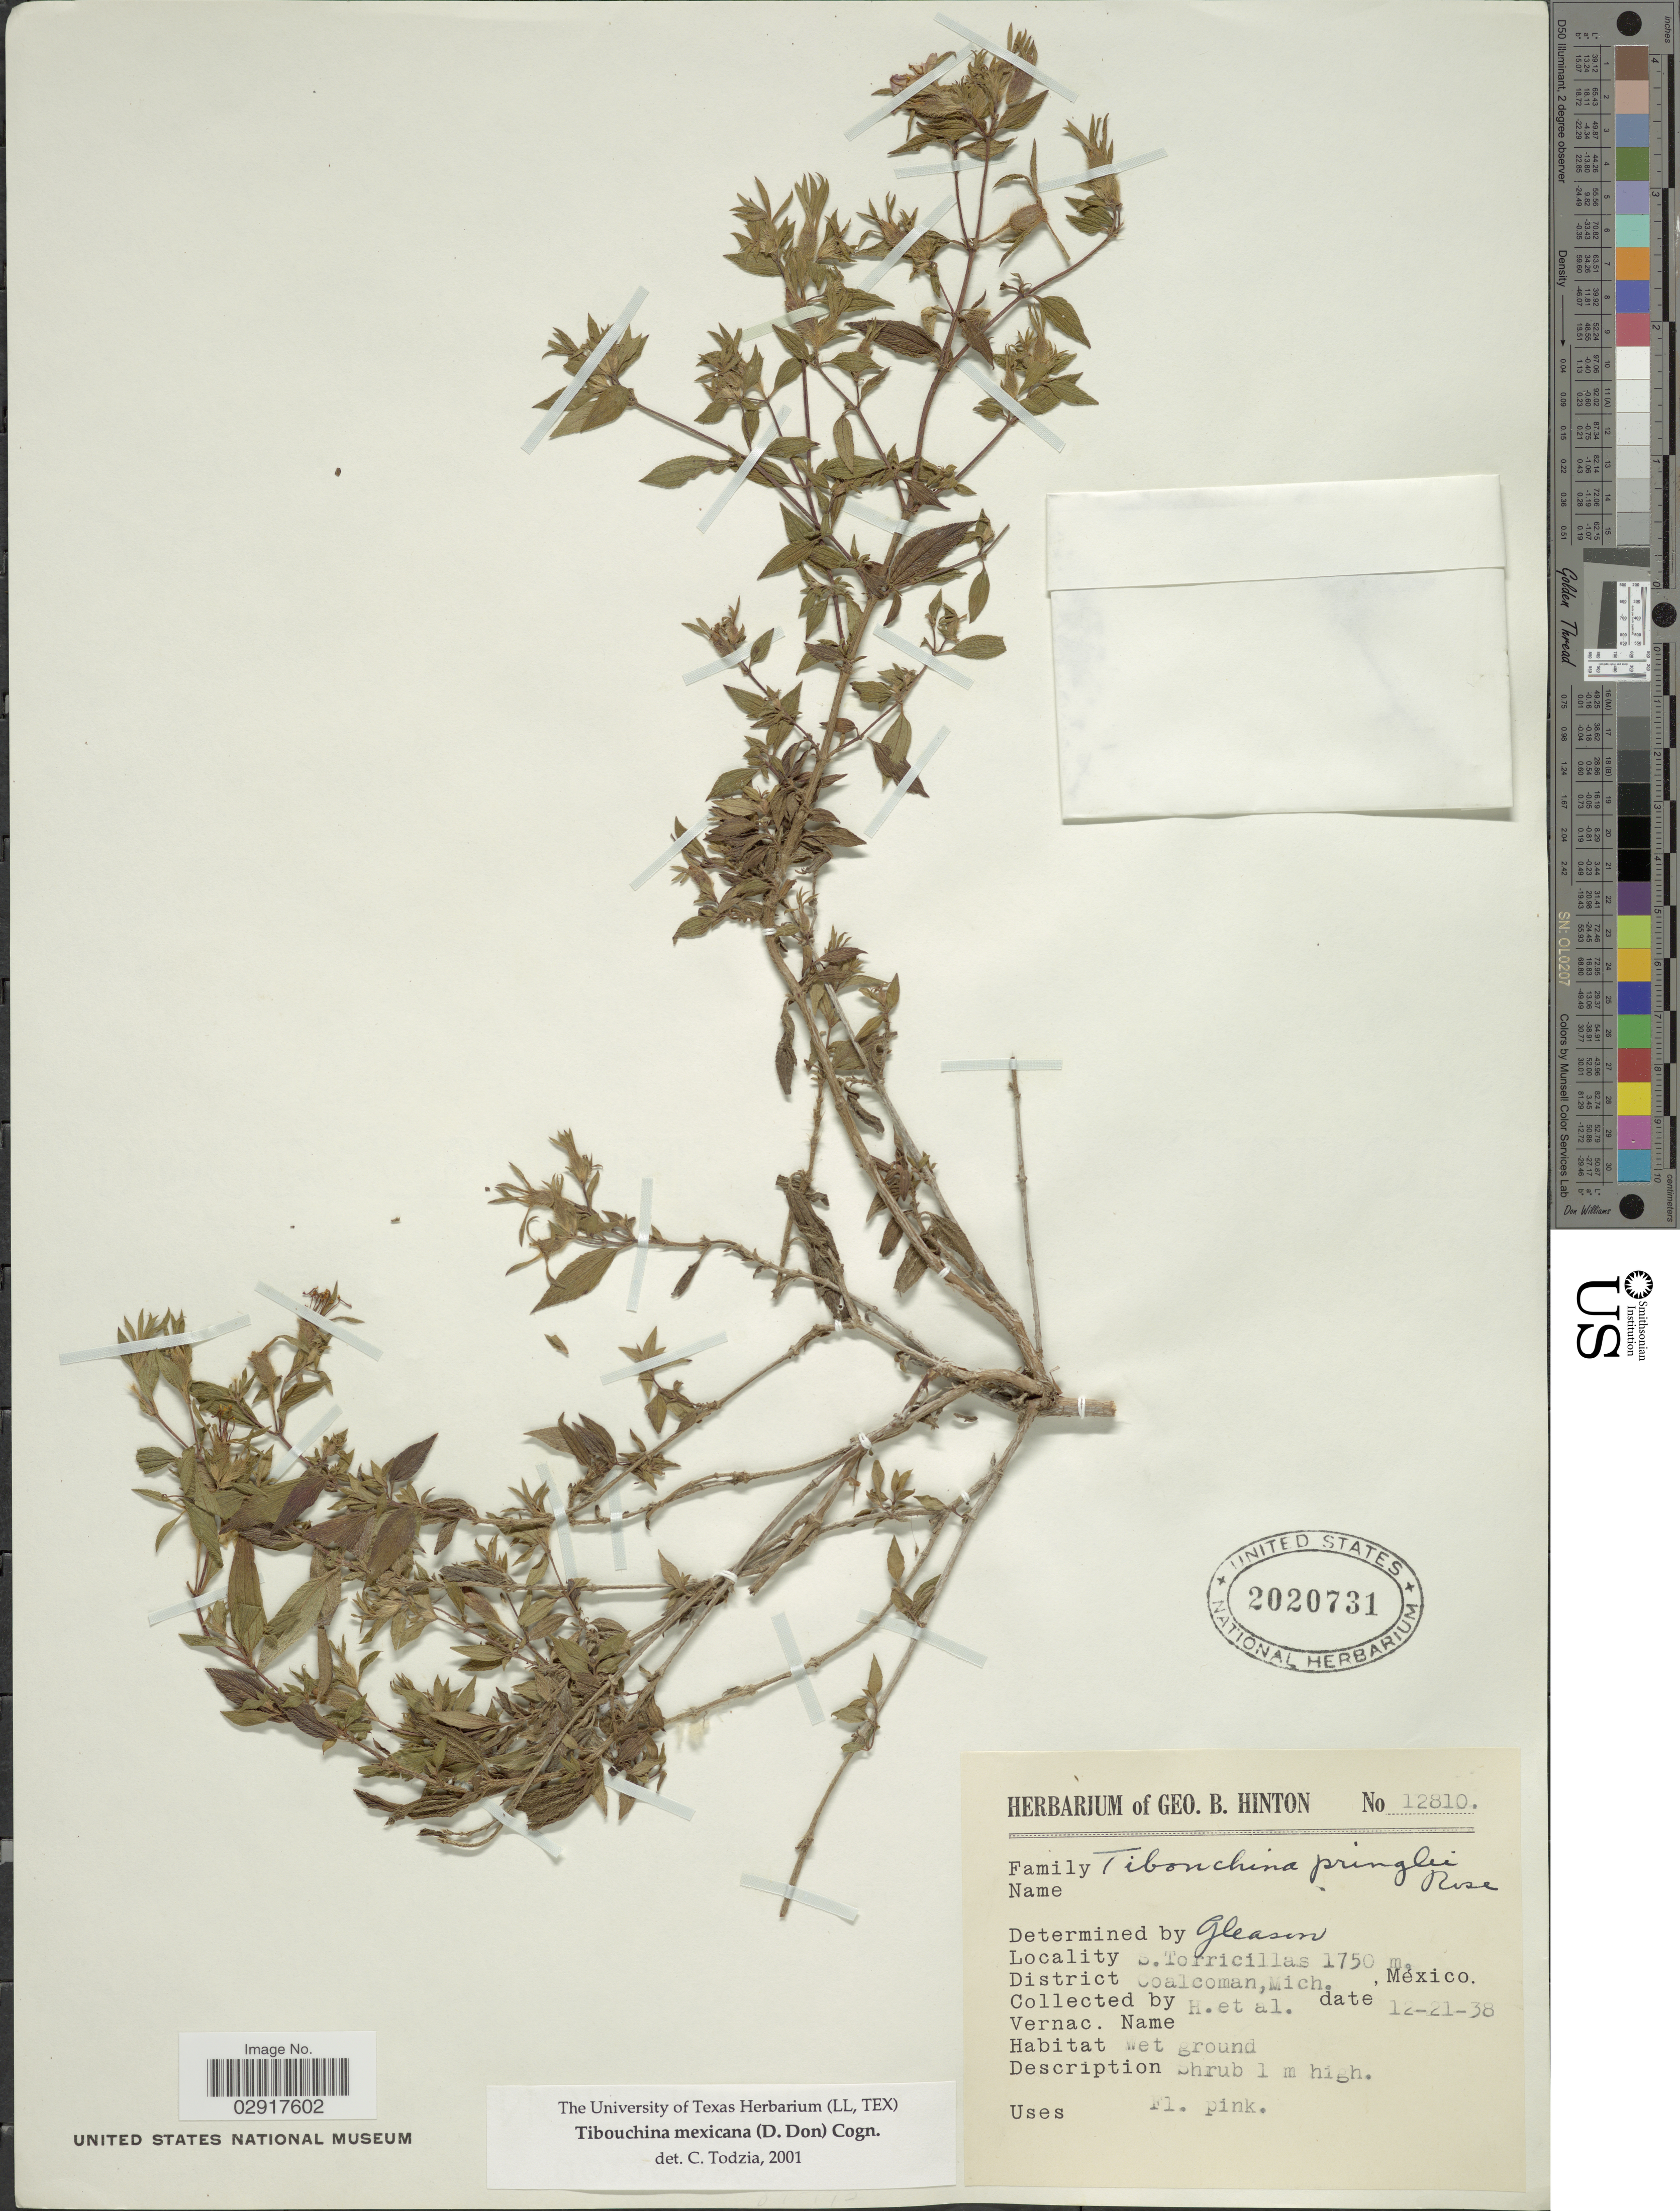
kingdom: Plantae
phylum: Tracheophyta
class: Magnoliopsida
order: Myrtales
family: Melastomataceae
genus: Chaetogastra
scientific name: Chaetogastra tortuosa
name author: (Bonpl.) DC.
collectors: G. B. Hinton & et al.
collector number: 12810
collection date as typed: Transcribed d/m/y: 21/12/38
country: Mexico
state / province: Michoacán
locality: S. Torricillas. District Coalman, Mich.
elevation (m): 1750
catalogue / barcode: US 2020731